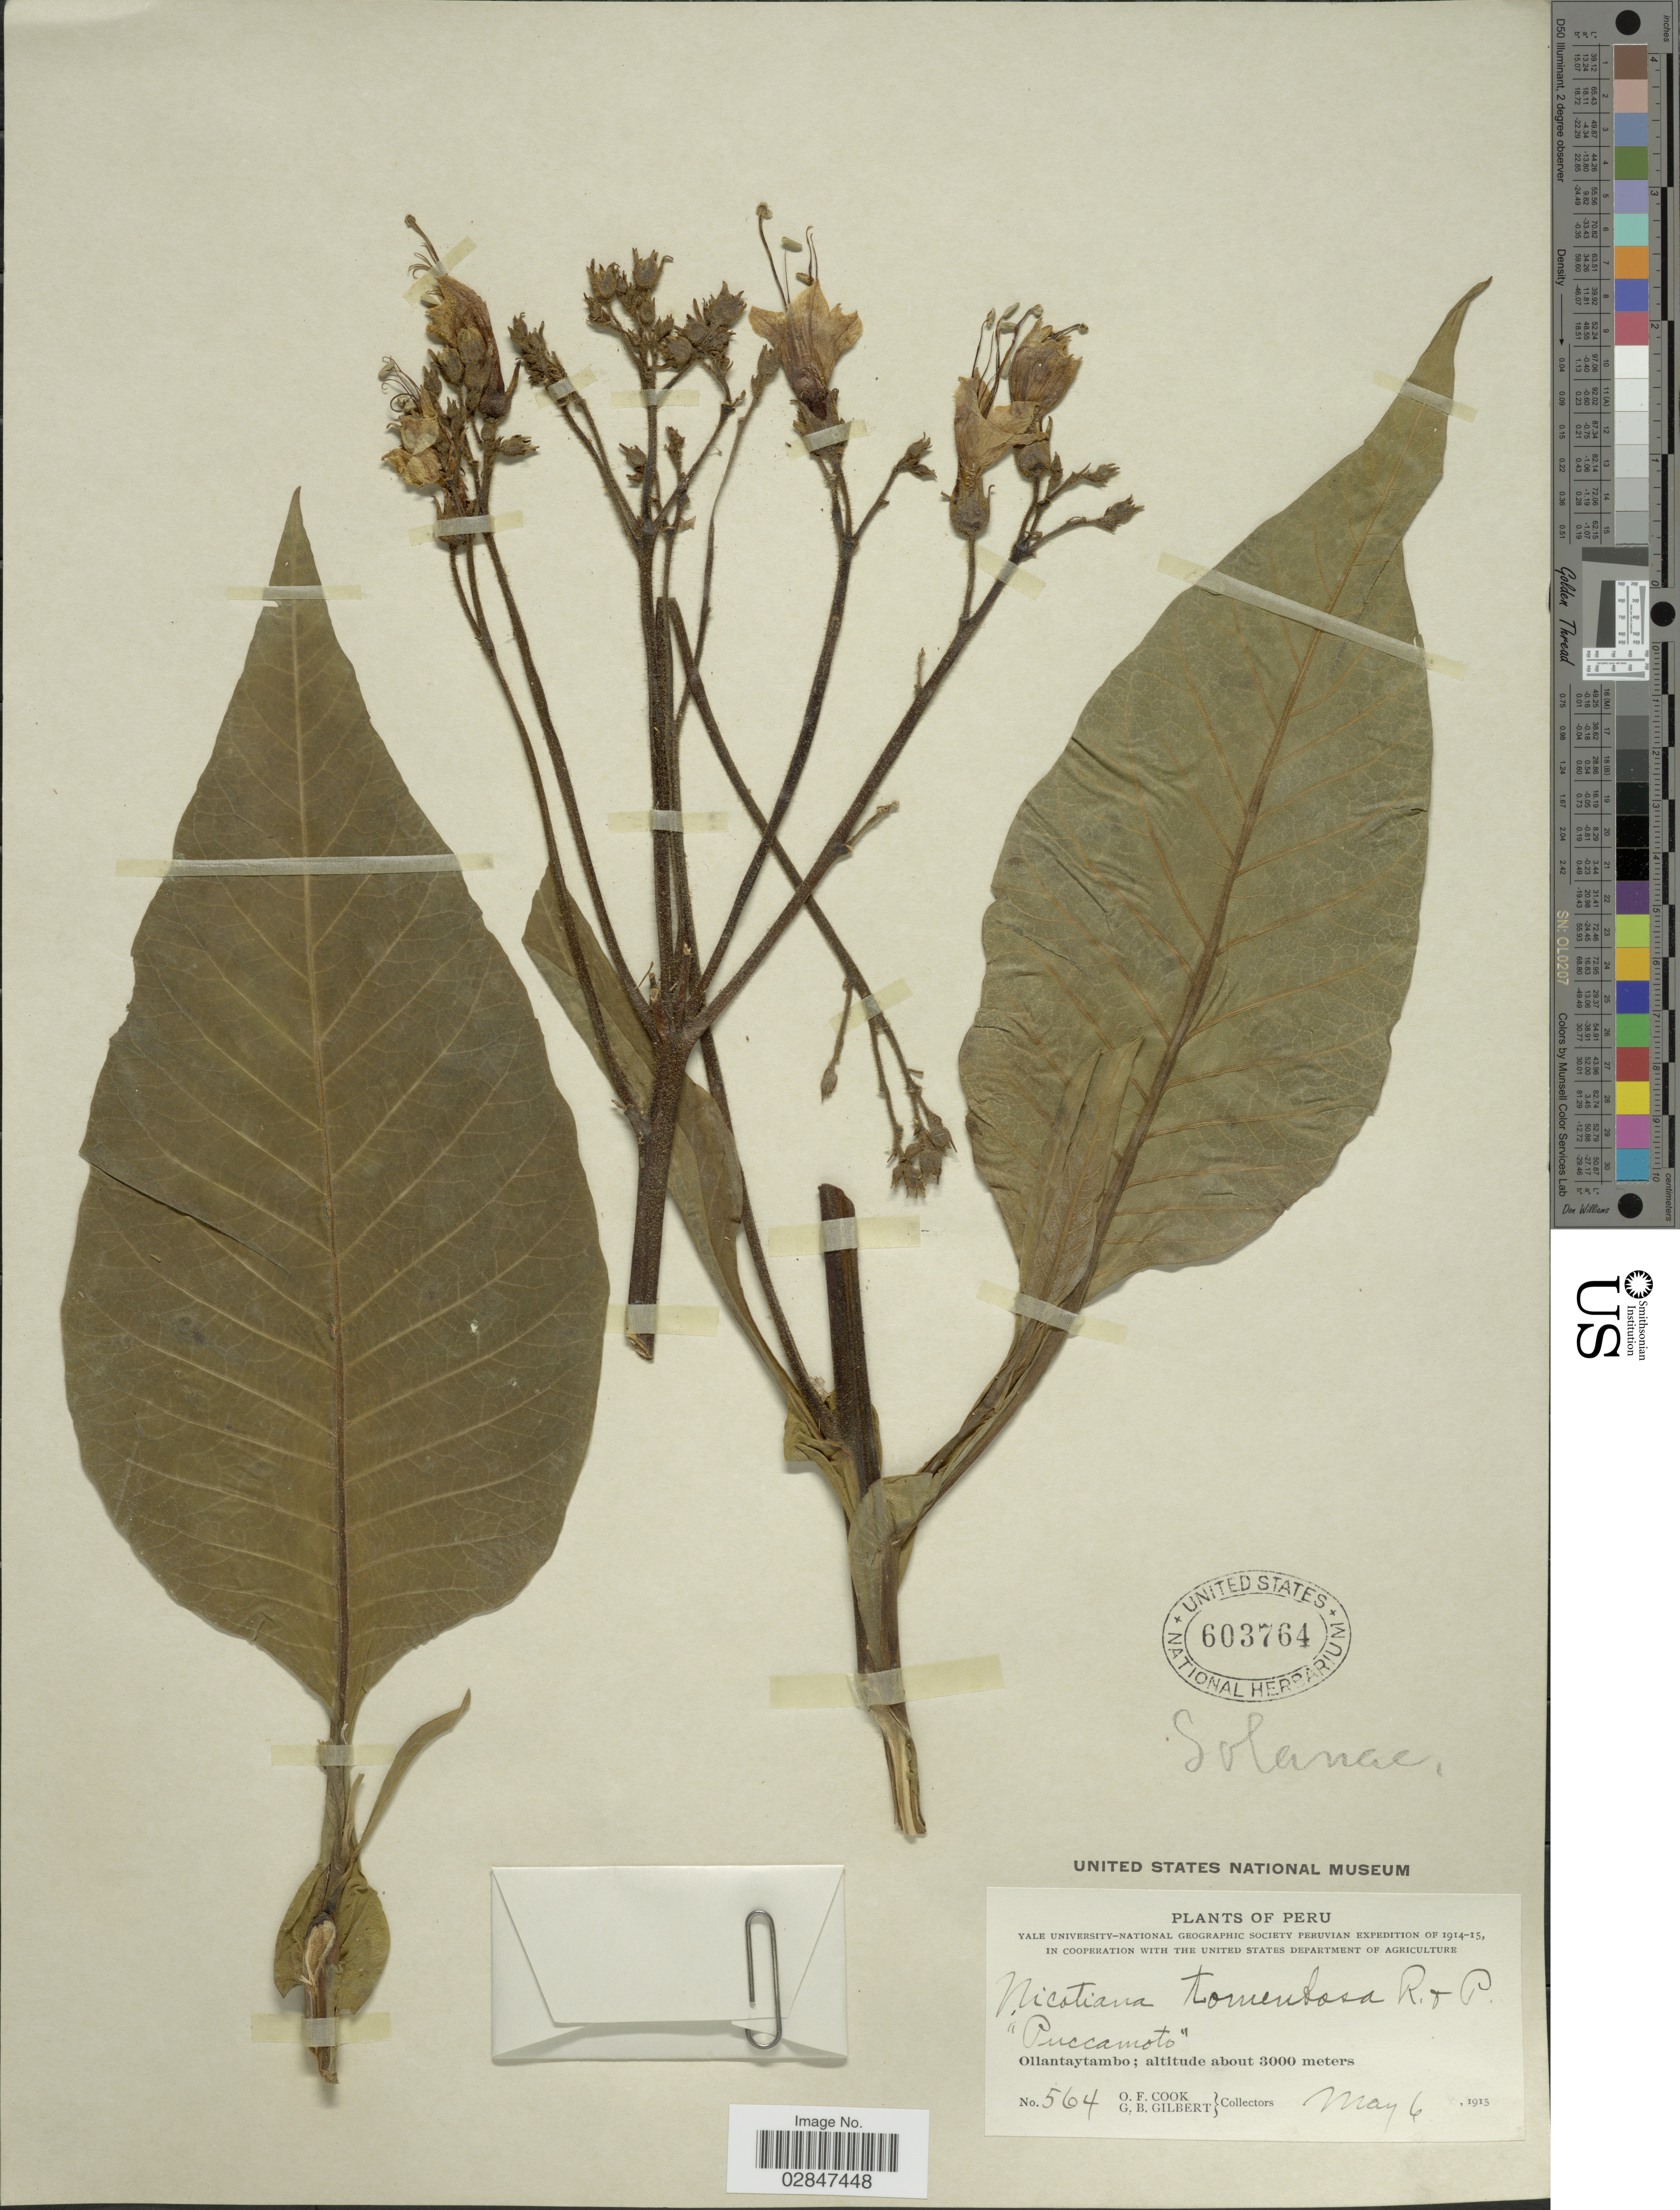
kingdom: Plantae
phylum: Tracheophyta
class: Magnoliopsida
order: Solanales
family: Solanaceae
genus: Nicotiana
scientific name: Nicotiana tomentosa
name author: Ruiz & Pav.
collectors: O. F. Cook & G. B. Gilbert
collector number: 564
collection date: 1915-05-06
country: Peru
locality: Ollantaytambo.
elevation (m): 3000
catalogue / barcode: US 603764